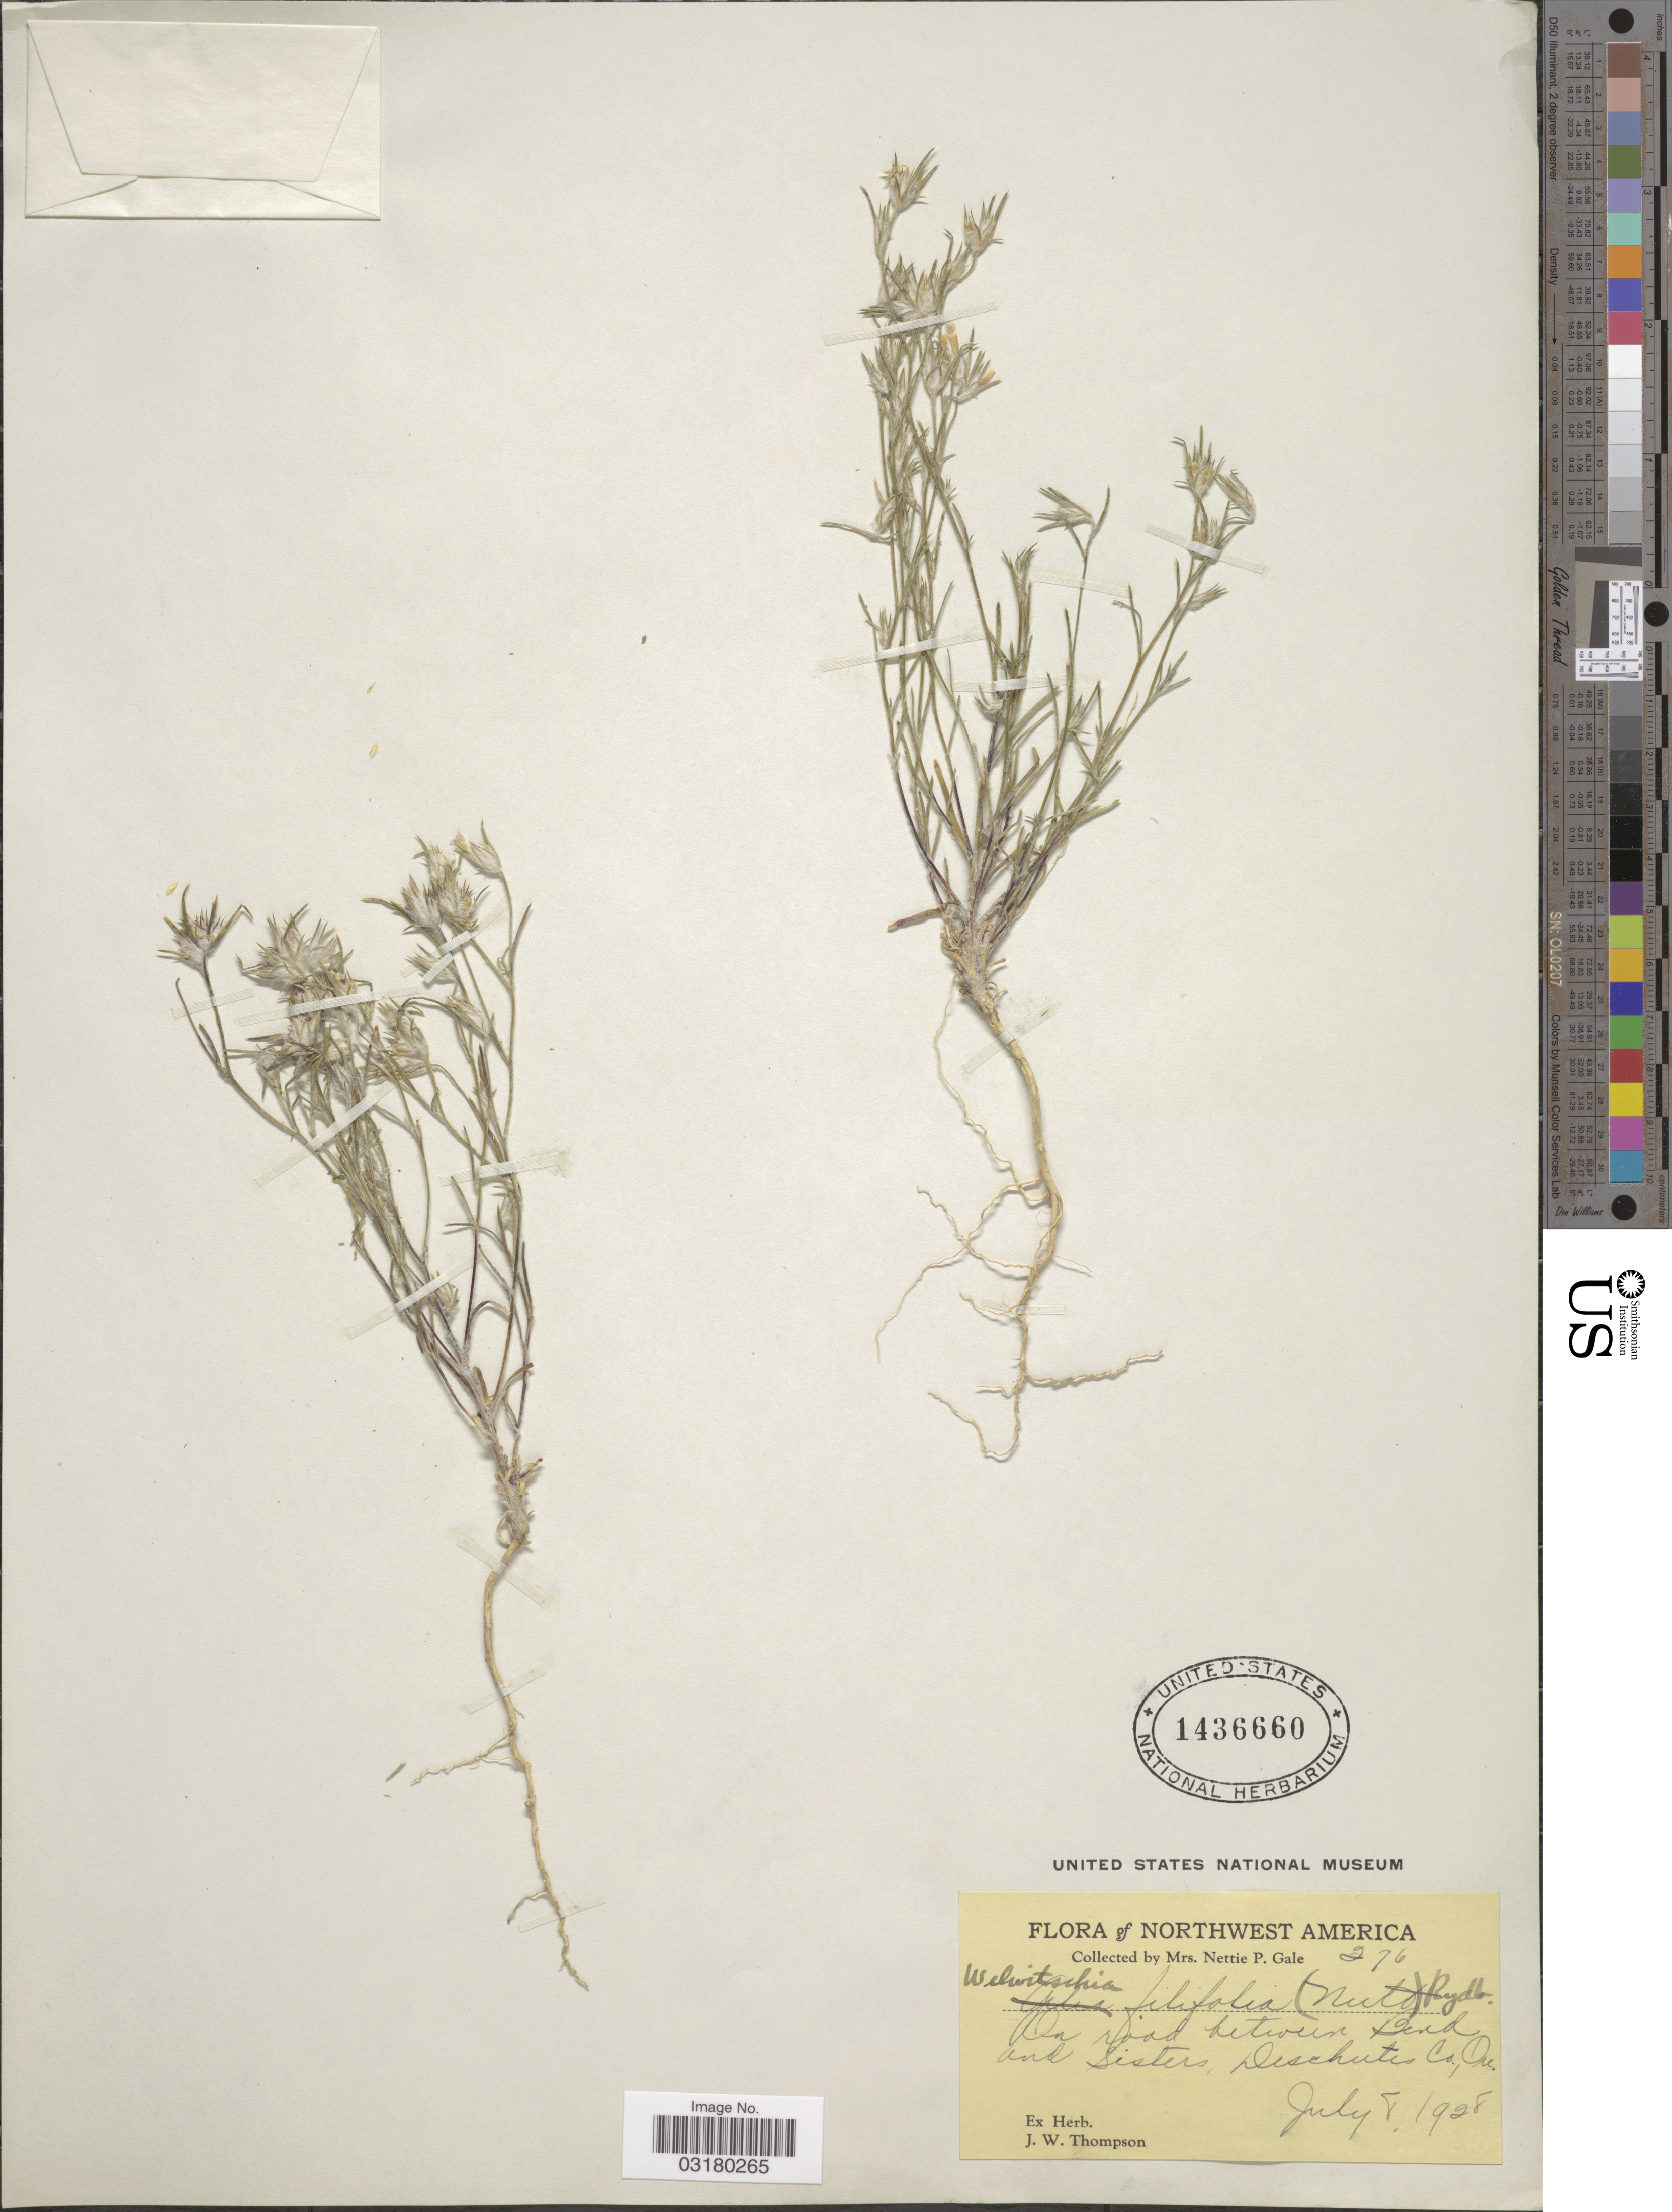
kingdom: Plantae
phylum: Tracheophyta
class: Magnoliopsida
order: Ericales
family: Polemoniaceae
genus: Eriastrum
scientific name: Eriastrum filifolium (Nutt.) Wooton & Standl.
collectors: N. Gale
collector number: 276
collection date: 1928-07-08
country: United States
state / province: Oregon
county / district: Deschutes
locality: On road between Bend and Sisters, Deschutes Co., Ore.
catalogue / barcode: US 1436660